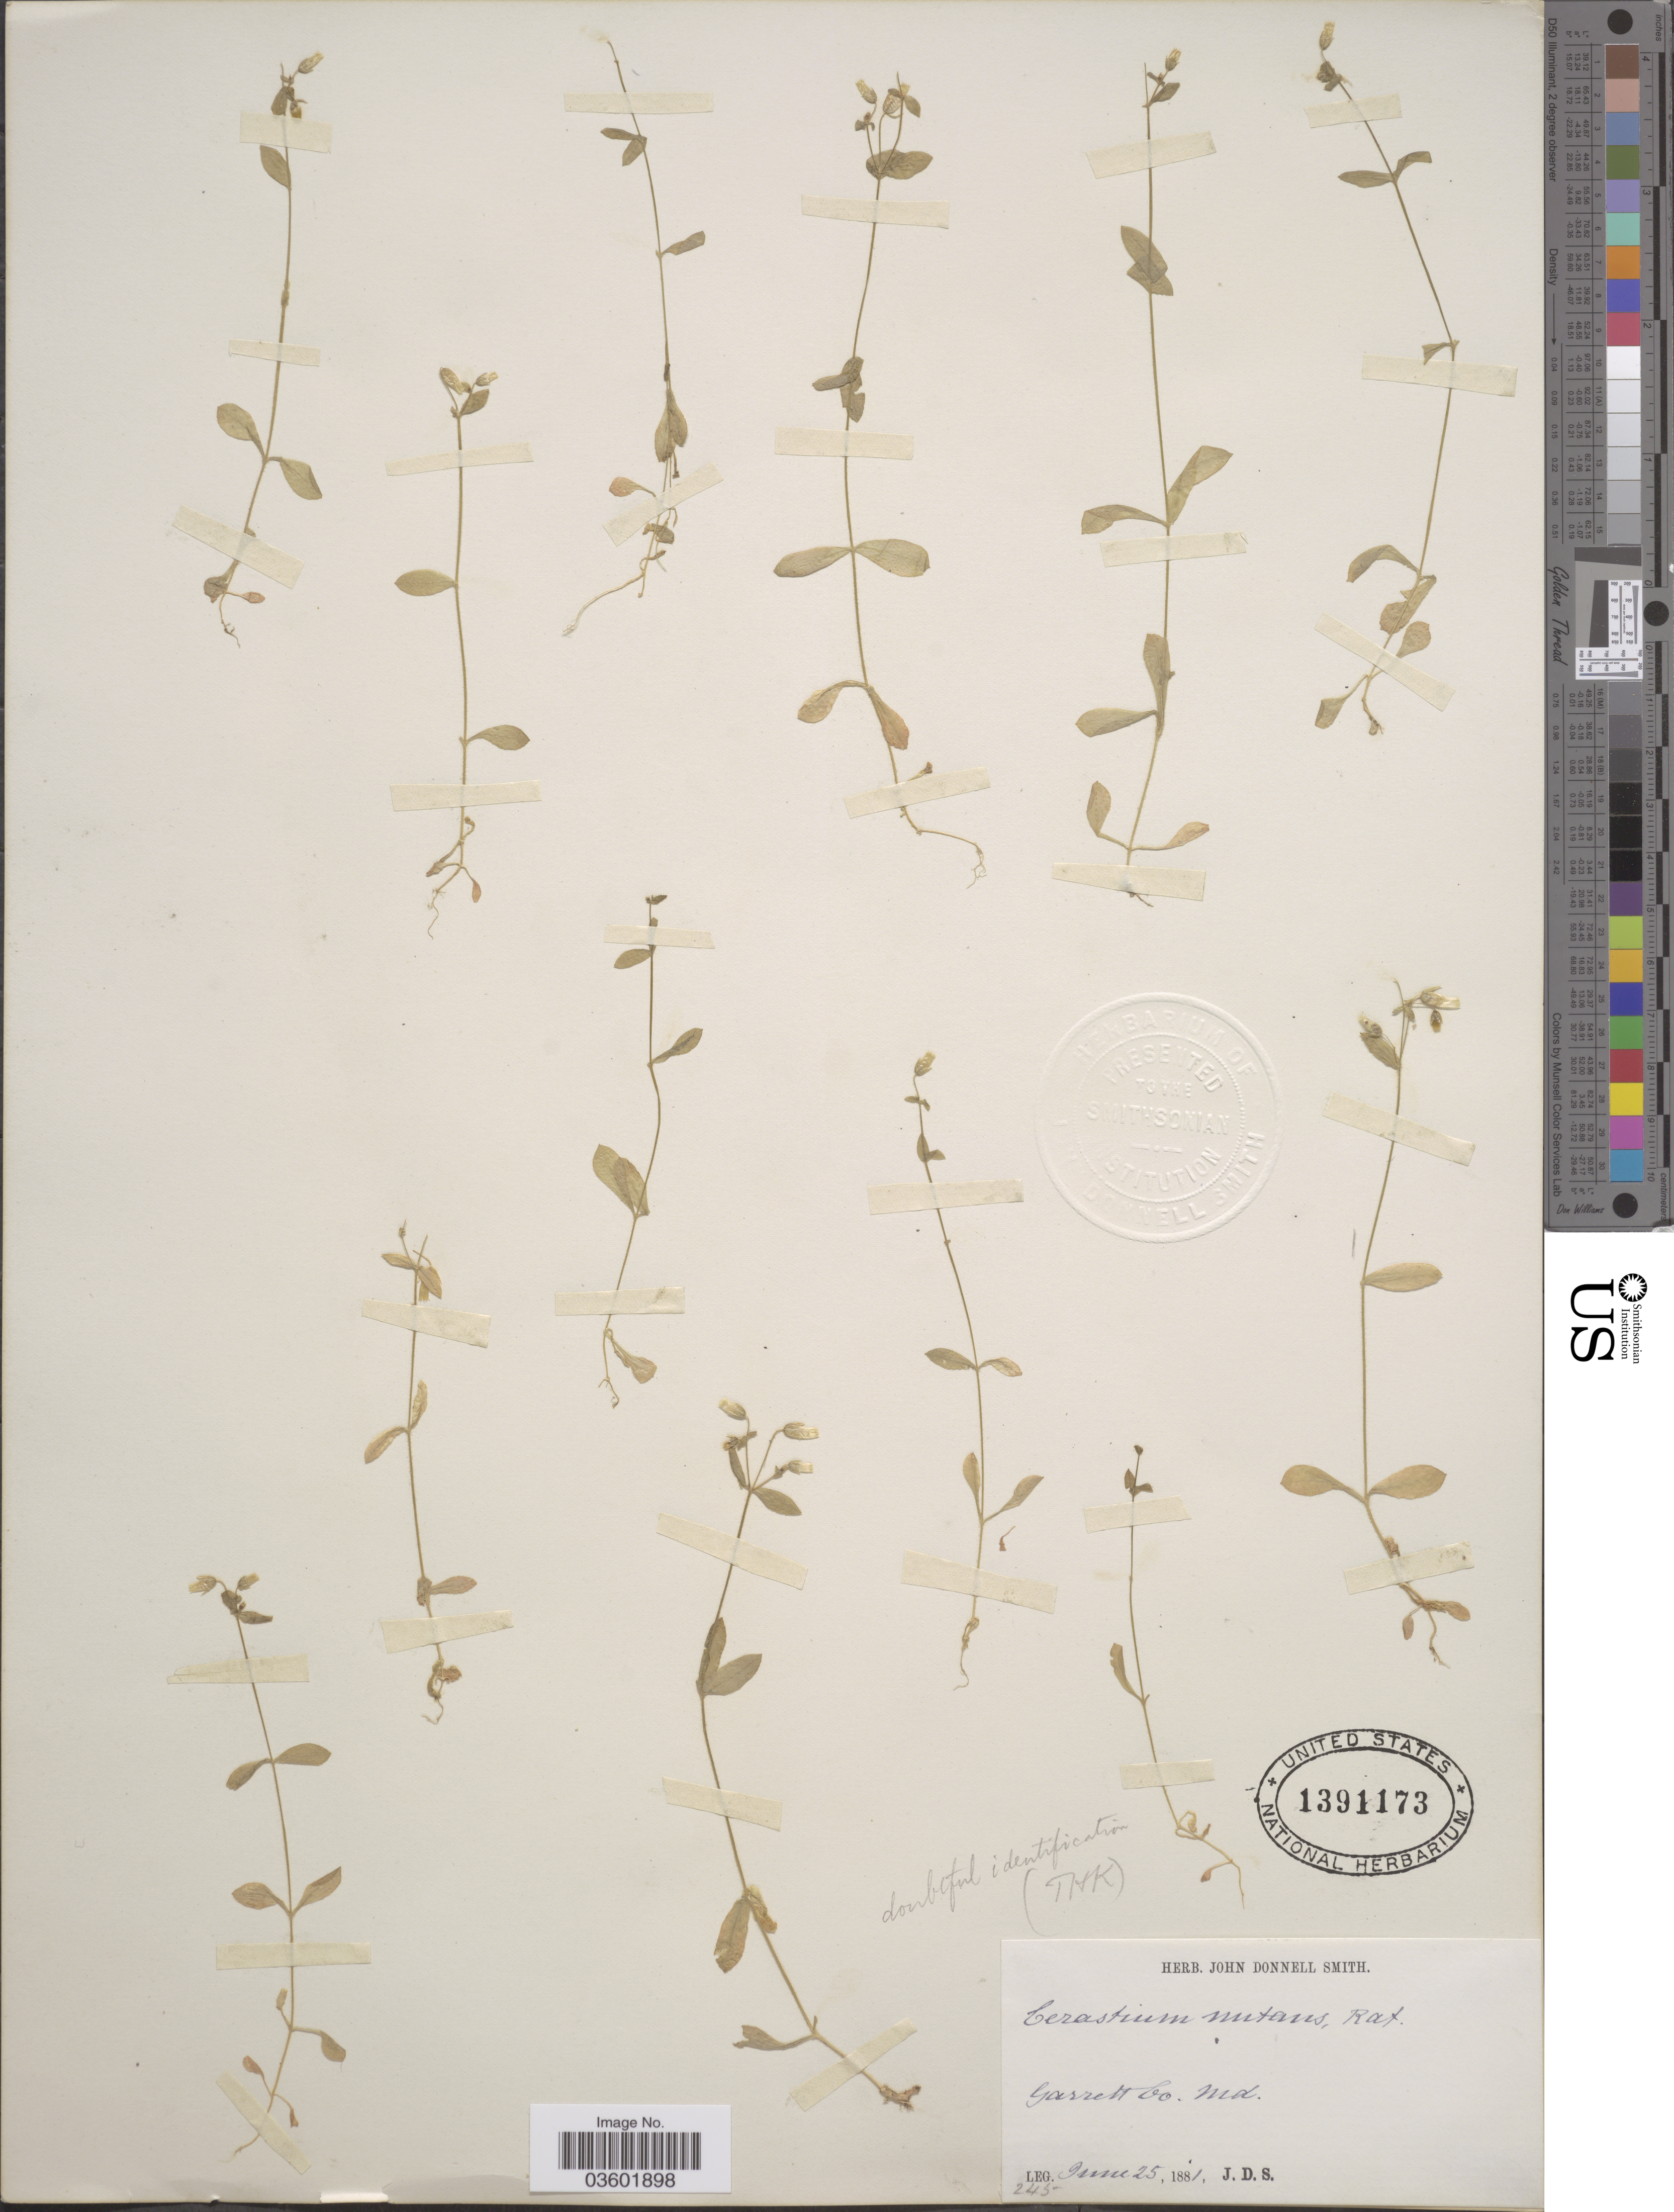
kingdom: Plantae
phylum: Tracheophyta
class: Magnoliopsida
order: Caryophyllales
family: Caryophyllaceae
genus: Cerastium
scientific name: Cerastium nutans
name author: Raf.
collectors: J. Donnell Smith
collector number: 245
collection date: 1881-06-25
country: United States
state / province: Maryland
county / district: Garrett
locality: Garrrett Co.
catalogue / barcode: US 1391173